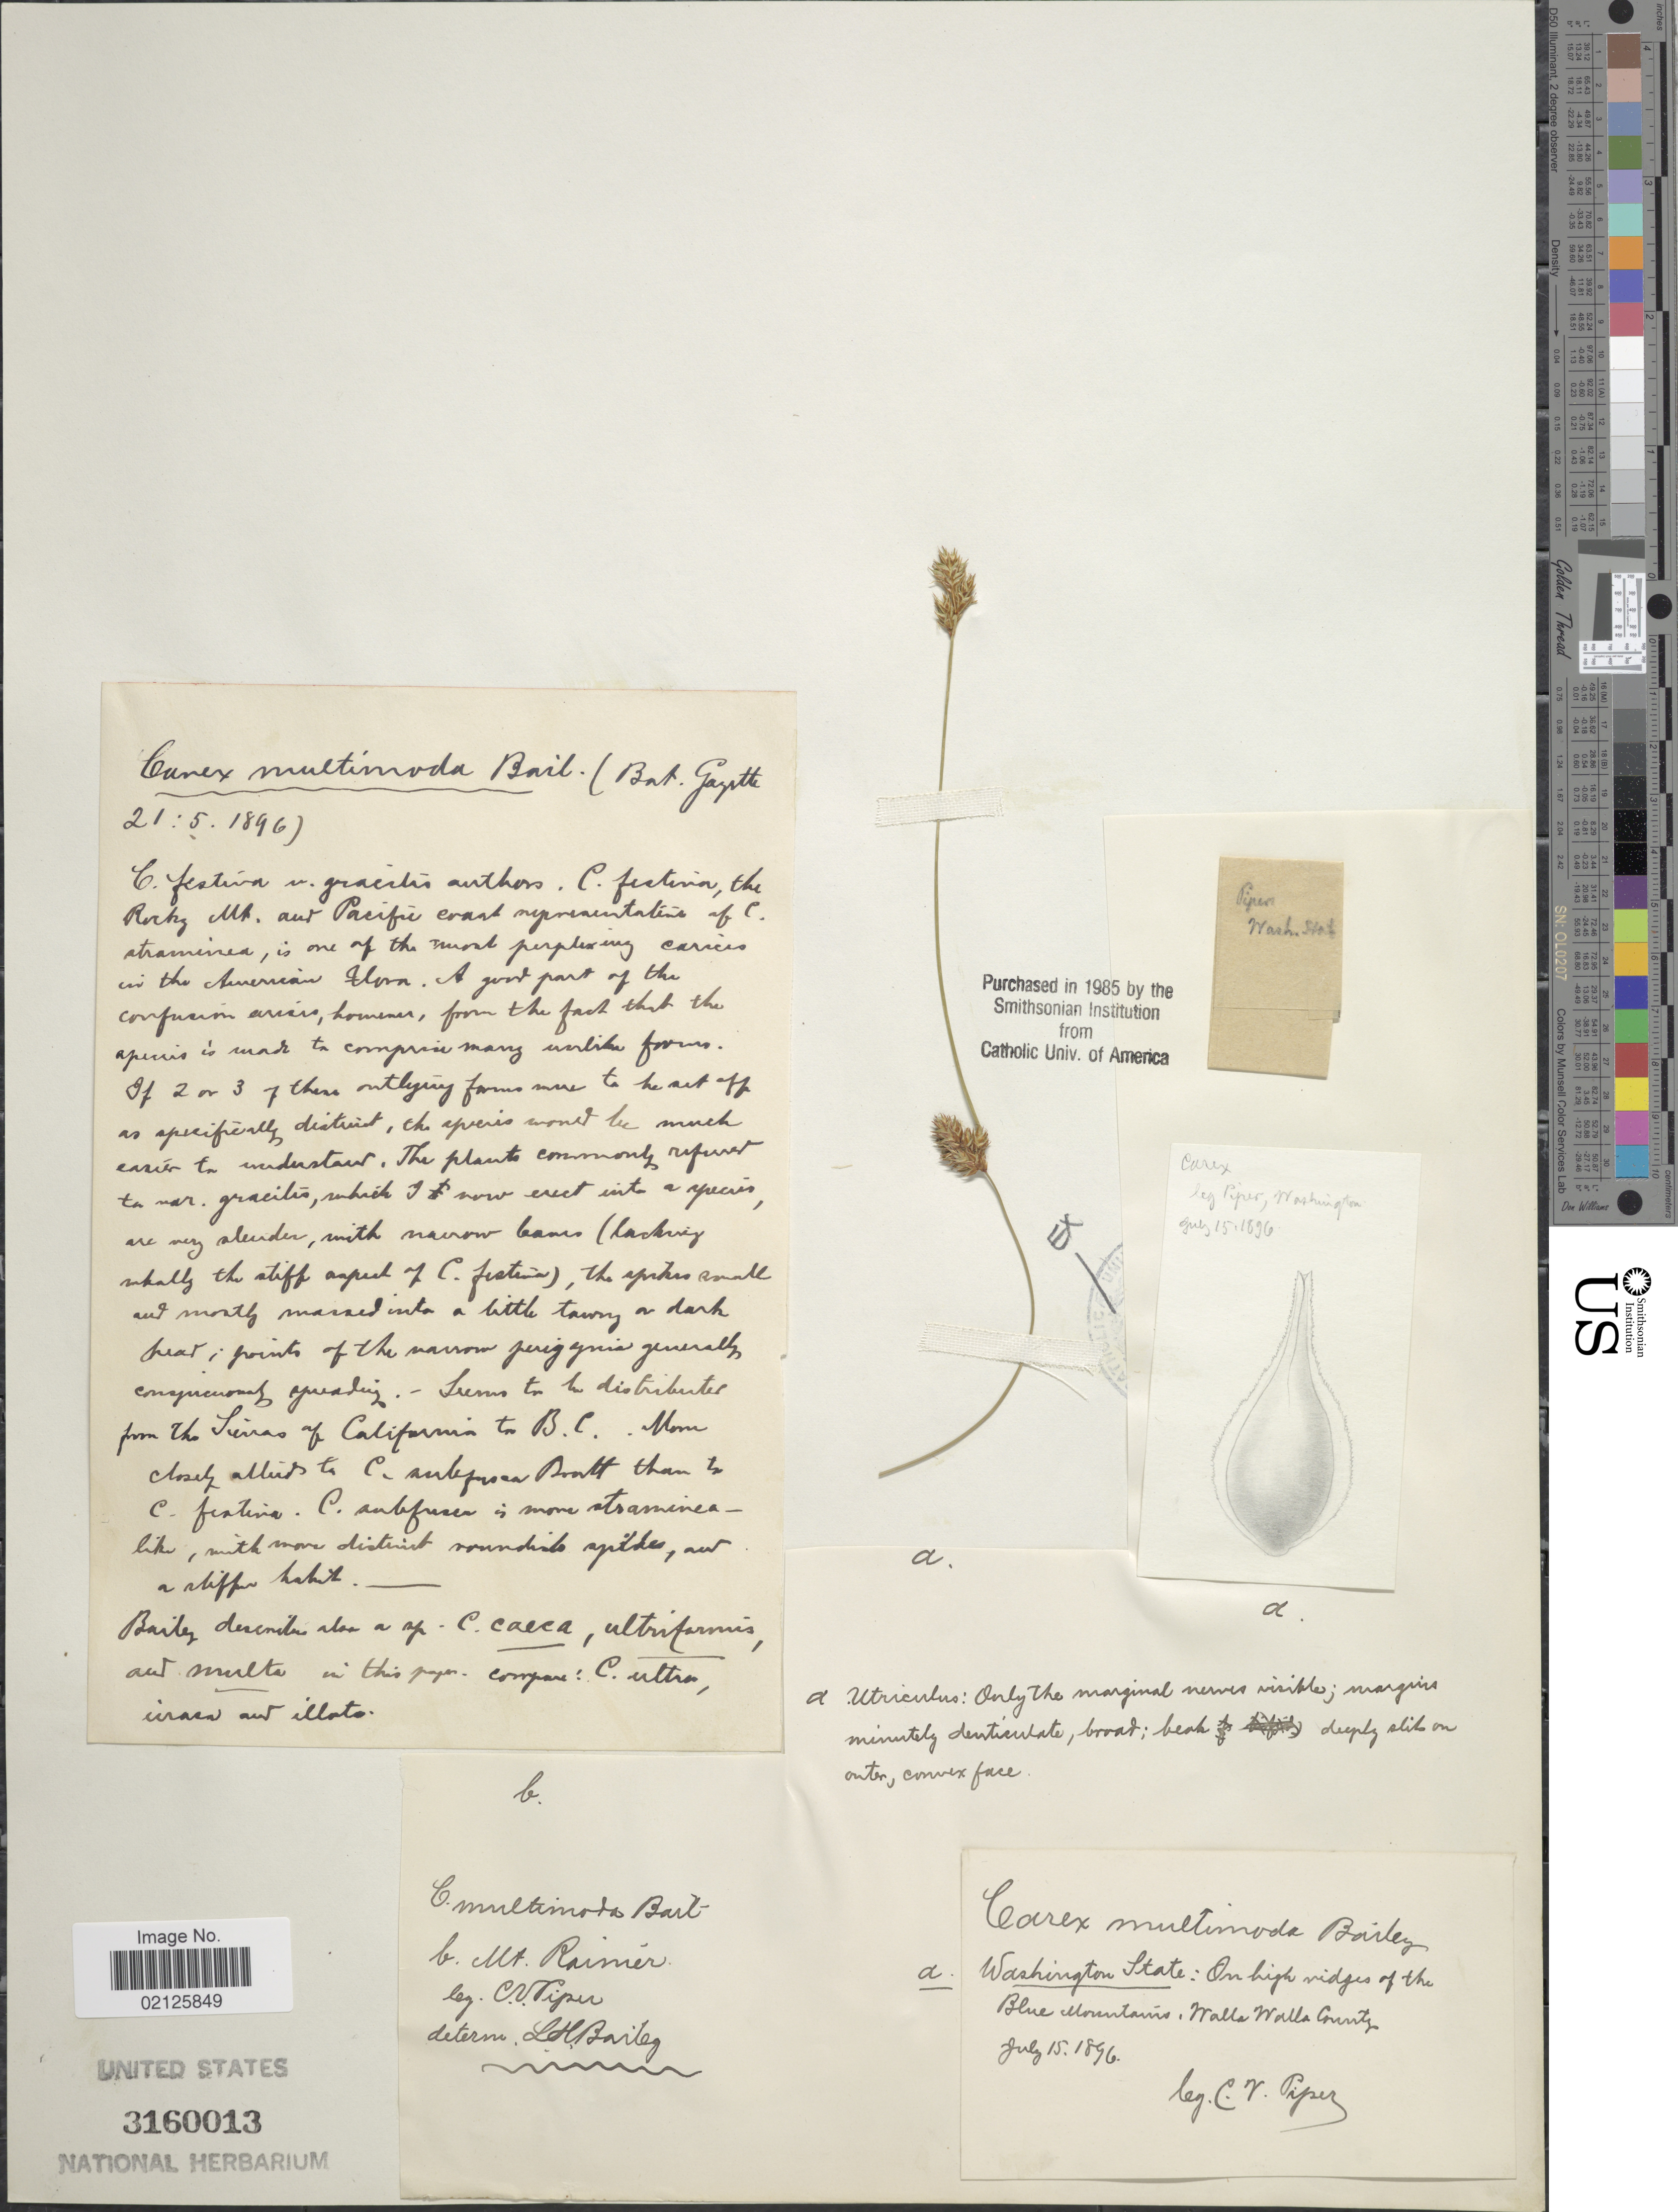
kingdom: Plantae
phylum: Tracheophyta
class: Liliopsida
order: Poales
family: Cyperaceae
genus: Carex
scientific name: Carex preslii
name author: Steud.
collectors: C. V. Piper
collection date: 1896-07-15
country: United States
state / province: Washington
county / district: Walla Walla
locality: On high ridges of the Blue Mountains, Walla Walla County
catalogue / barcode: US 3160013